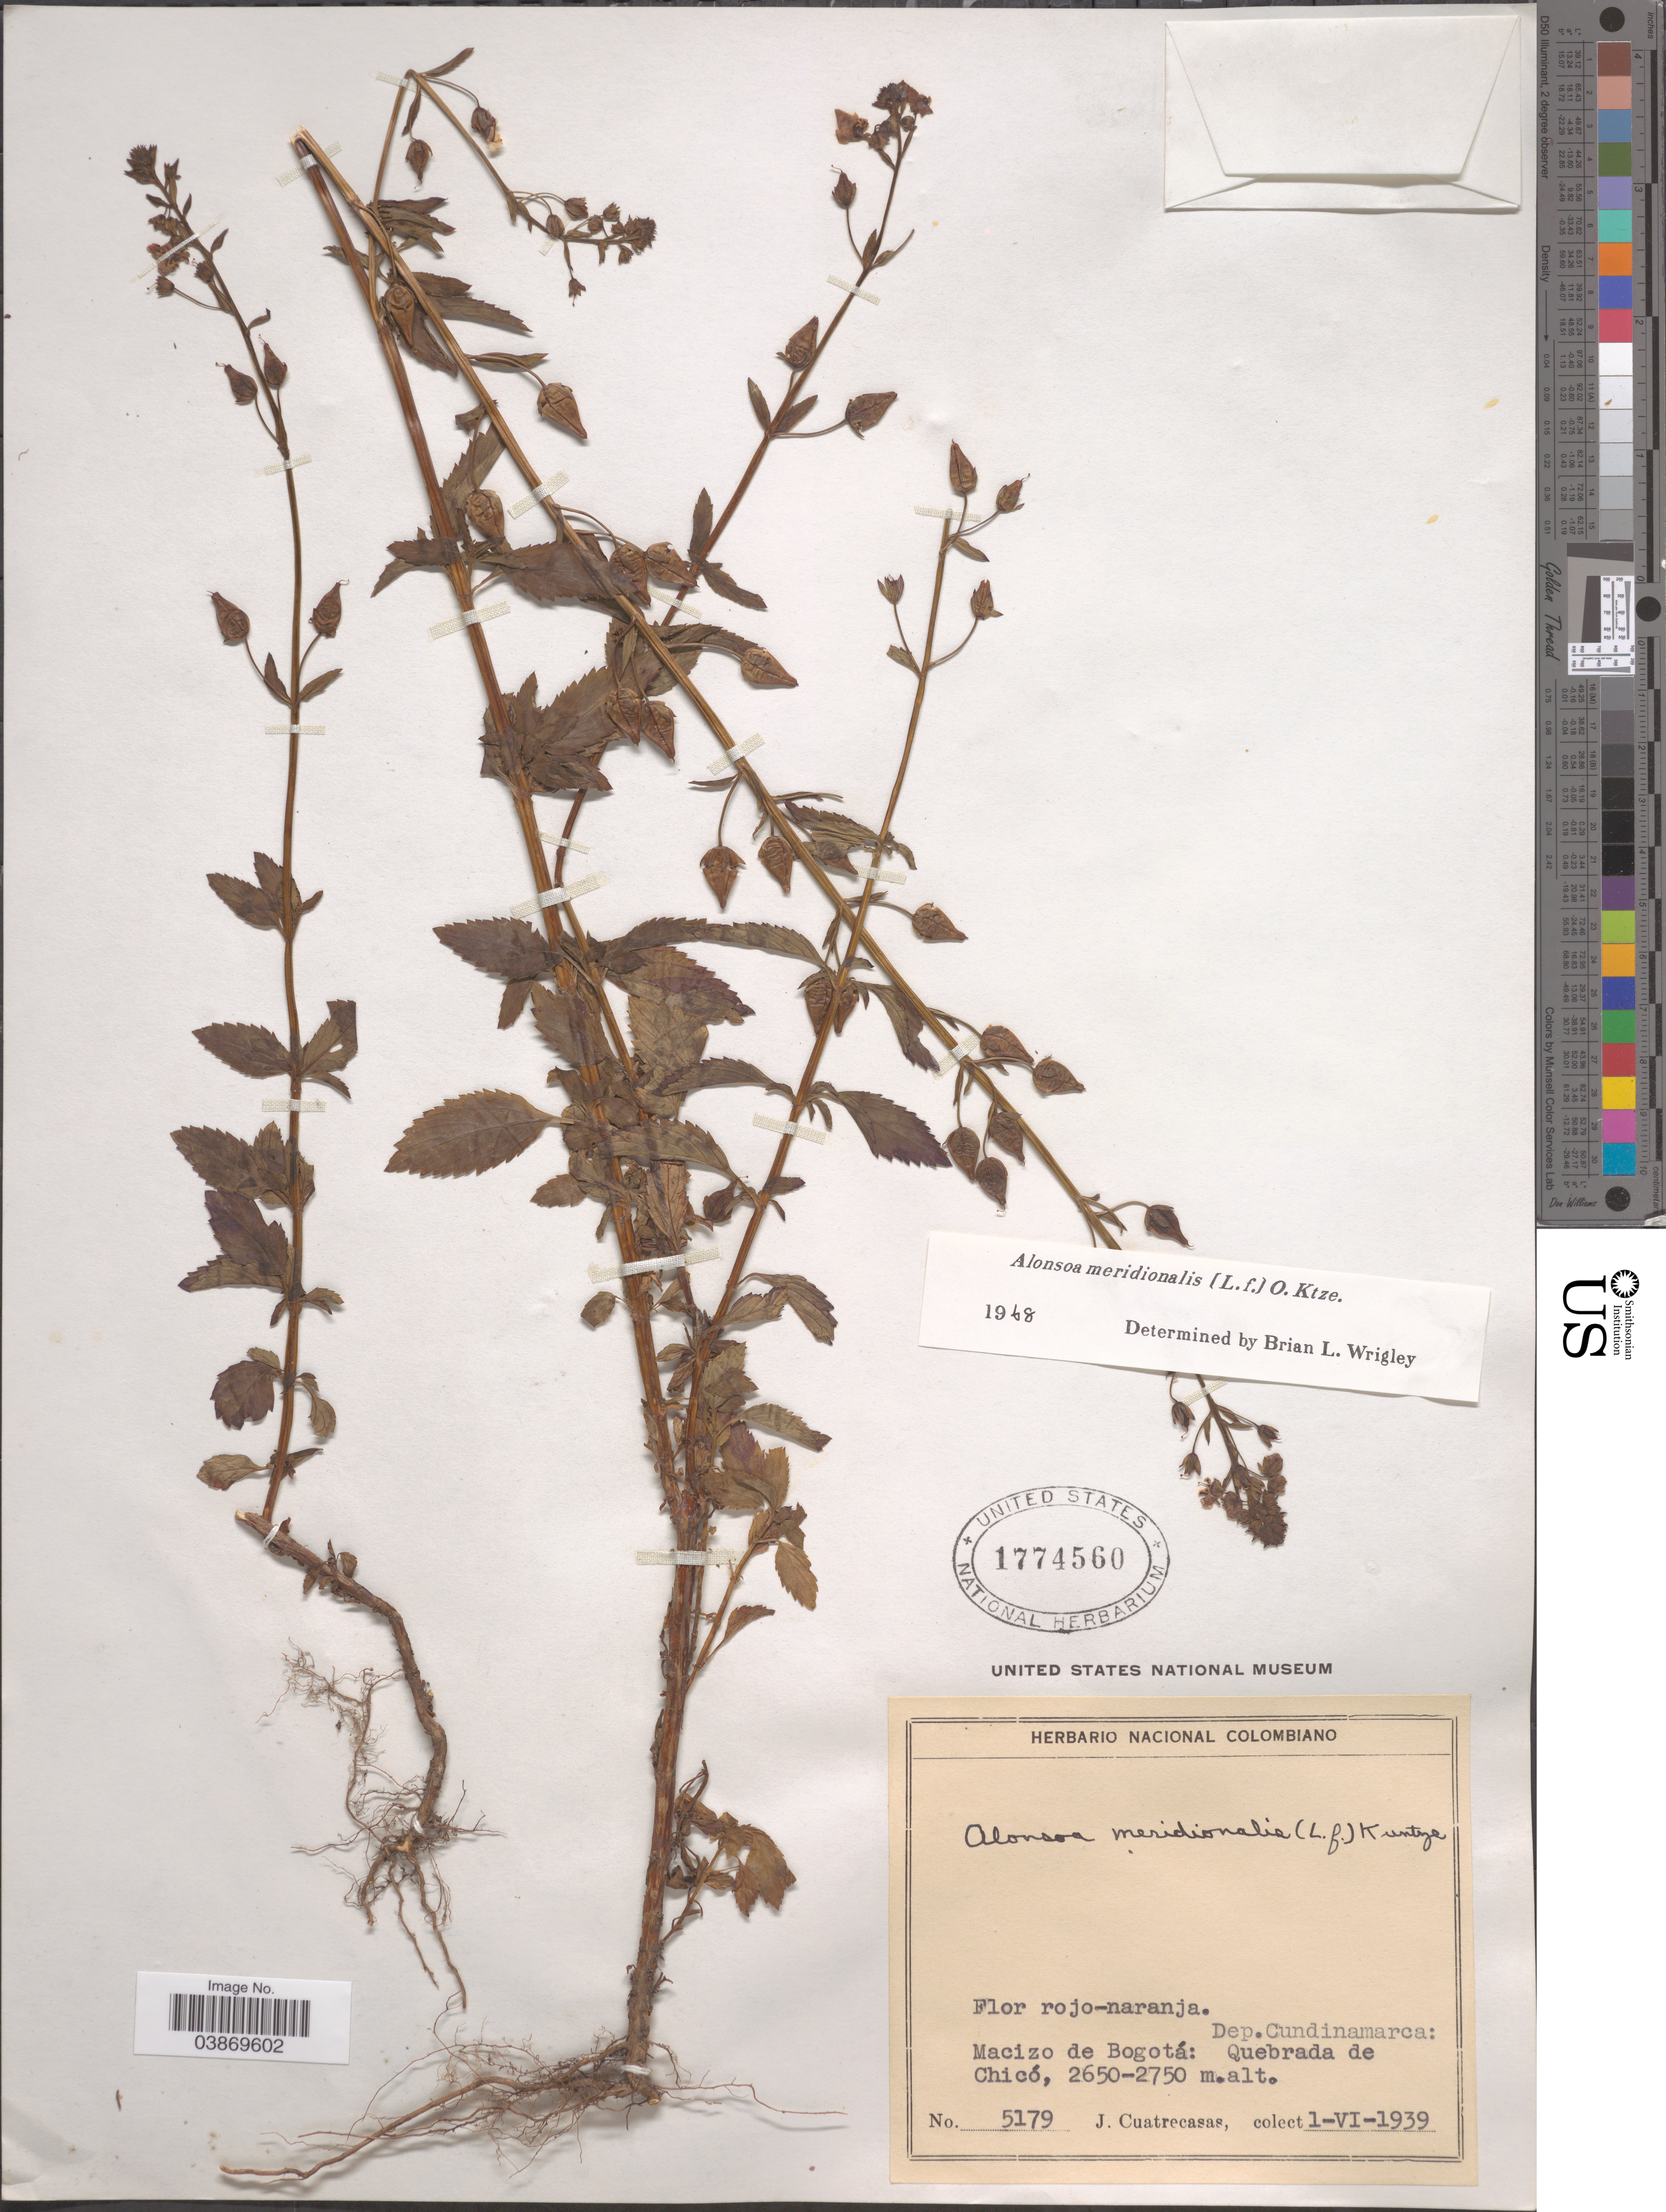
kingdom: Plantae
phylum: Tracheophyta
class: Magnoliopsida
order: Lamiales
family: Scrophulariaceae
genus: Alonsoa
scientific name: Alonsoa meridionalis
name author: (L. f.) Kuntze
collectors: J. Cuatrecasas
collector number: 5179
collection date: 1939-06-01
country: Colombia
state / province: Cundinamarca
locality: Dep. Cundinamarca: Macizo de Bogotá: Quebrada de Chicó.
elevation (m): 2650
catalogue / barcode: US 1774560